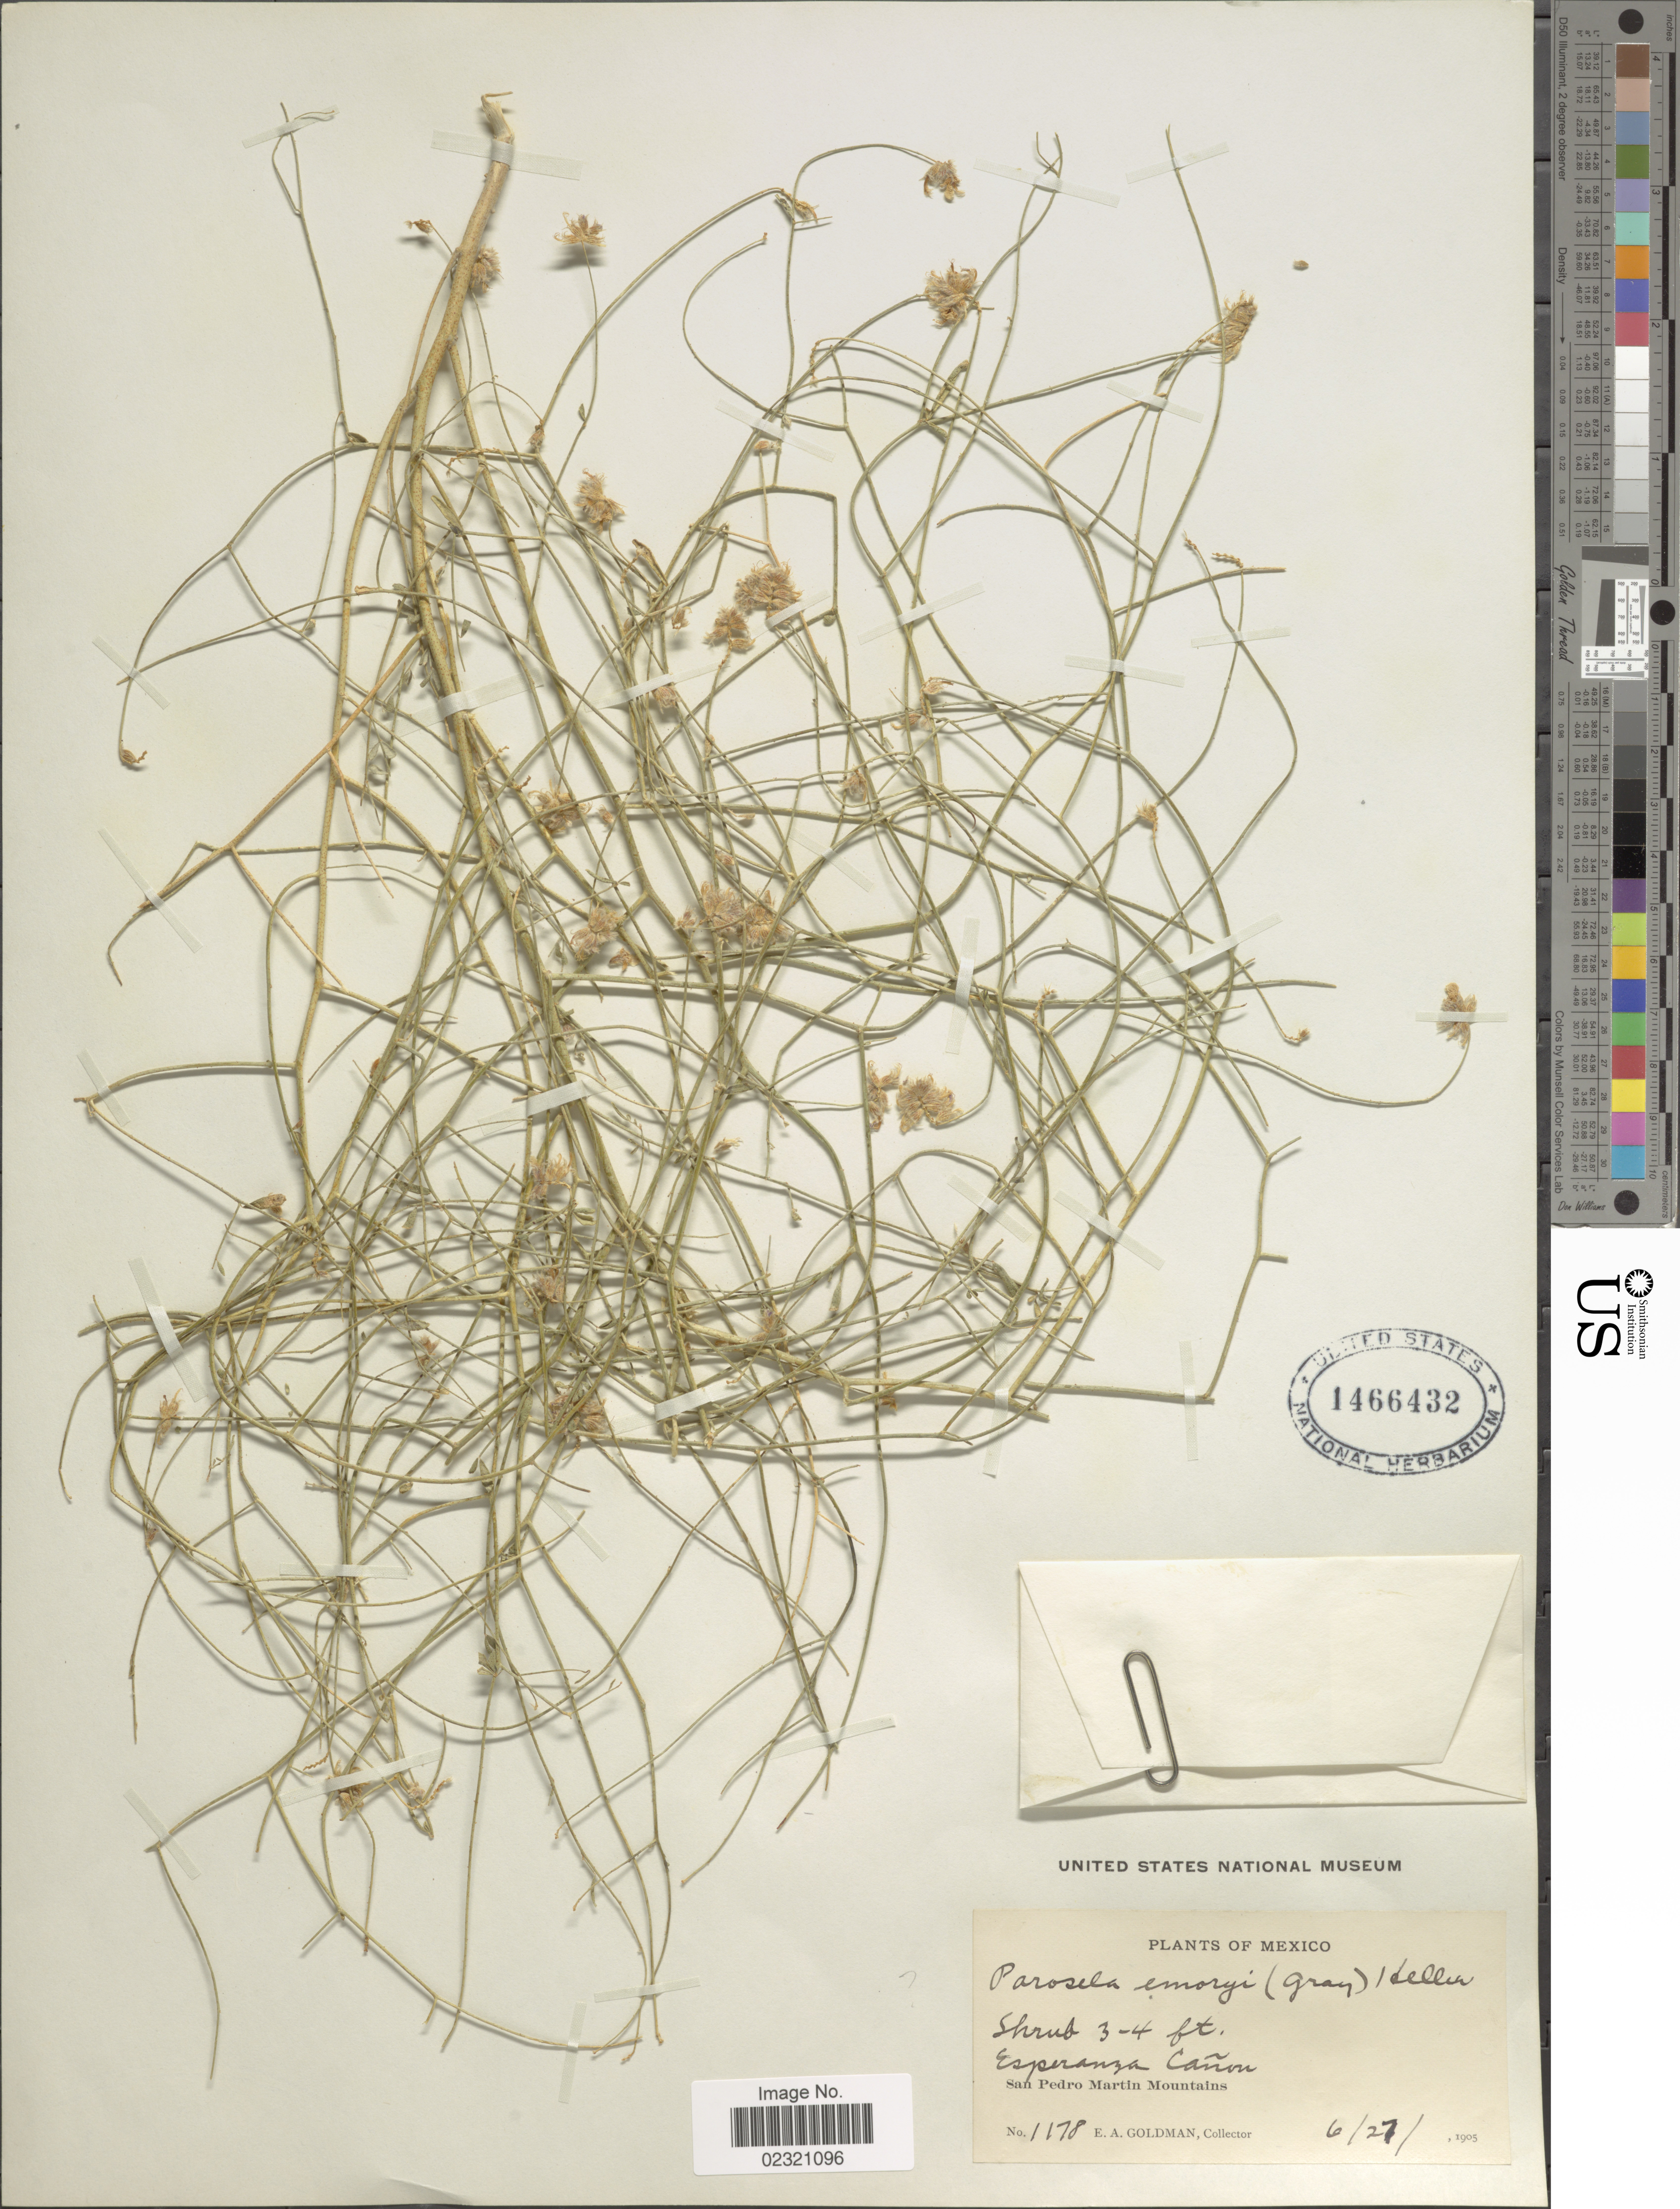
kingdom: Plantae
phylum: Tracheophyta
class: Magnoliopsida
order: Fabales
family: Fabaceae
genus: Psorothamnus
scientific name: Psorothamnus emoryi var. emoryi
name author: (A. Gray) Rydb.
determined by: Strong, M. T., (US), Smithsonian Institution - National Museum of Natural History (UNITED STATES)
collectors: E. A. Goldman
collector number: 1178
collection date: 1905-06-27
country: Mexico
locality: Esperanza Canon, San Pedro Martin Mountains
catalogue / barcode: US 1466432